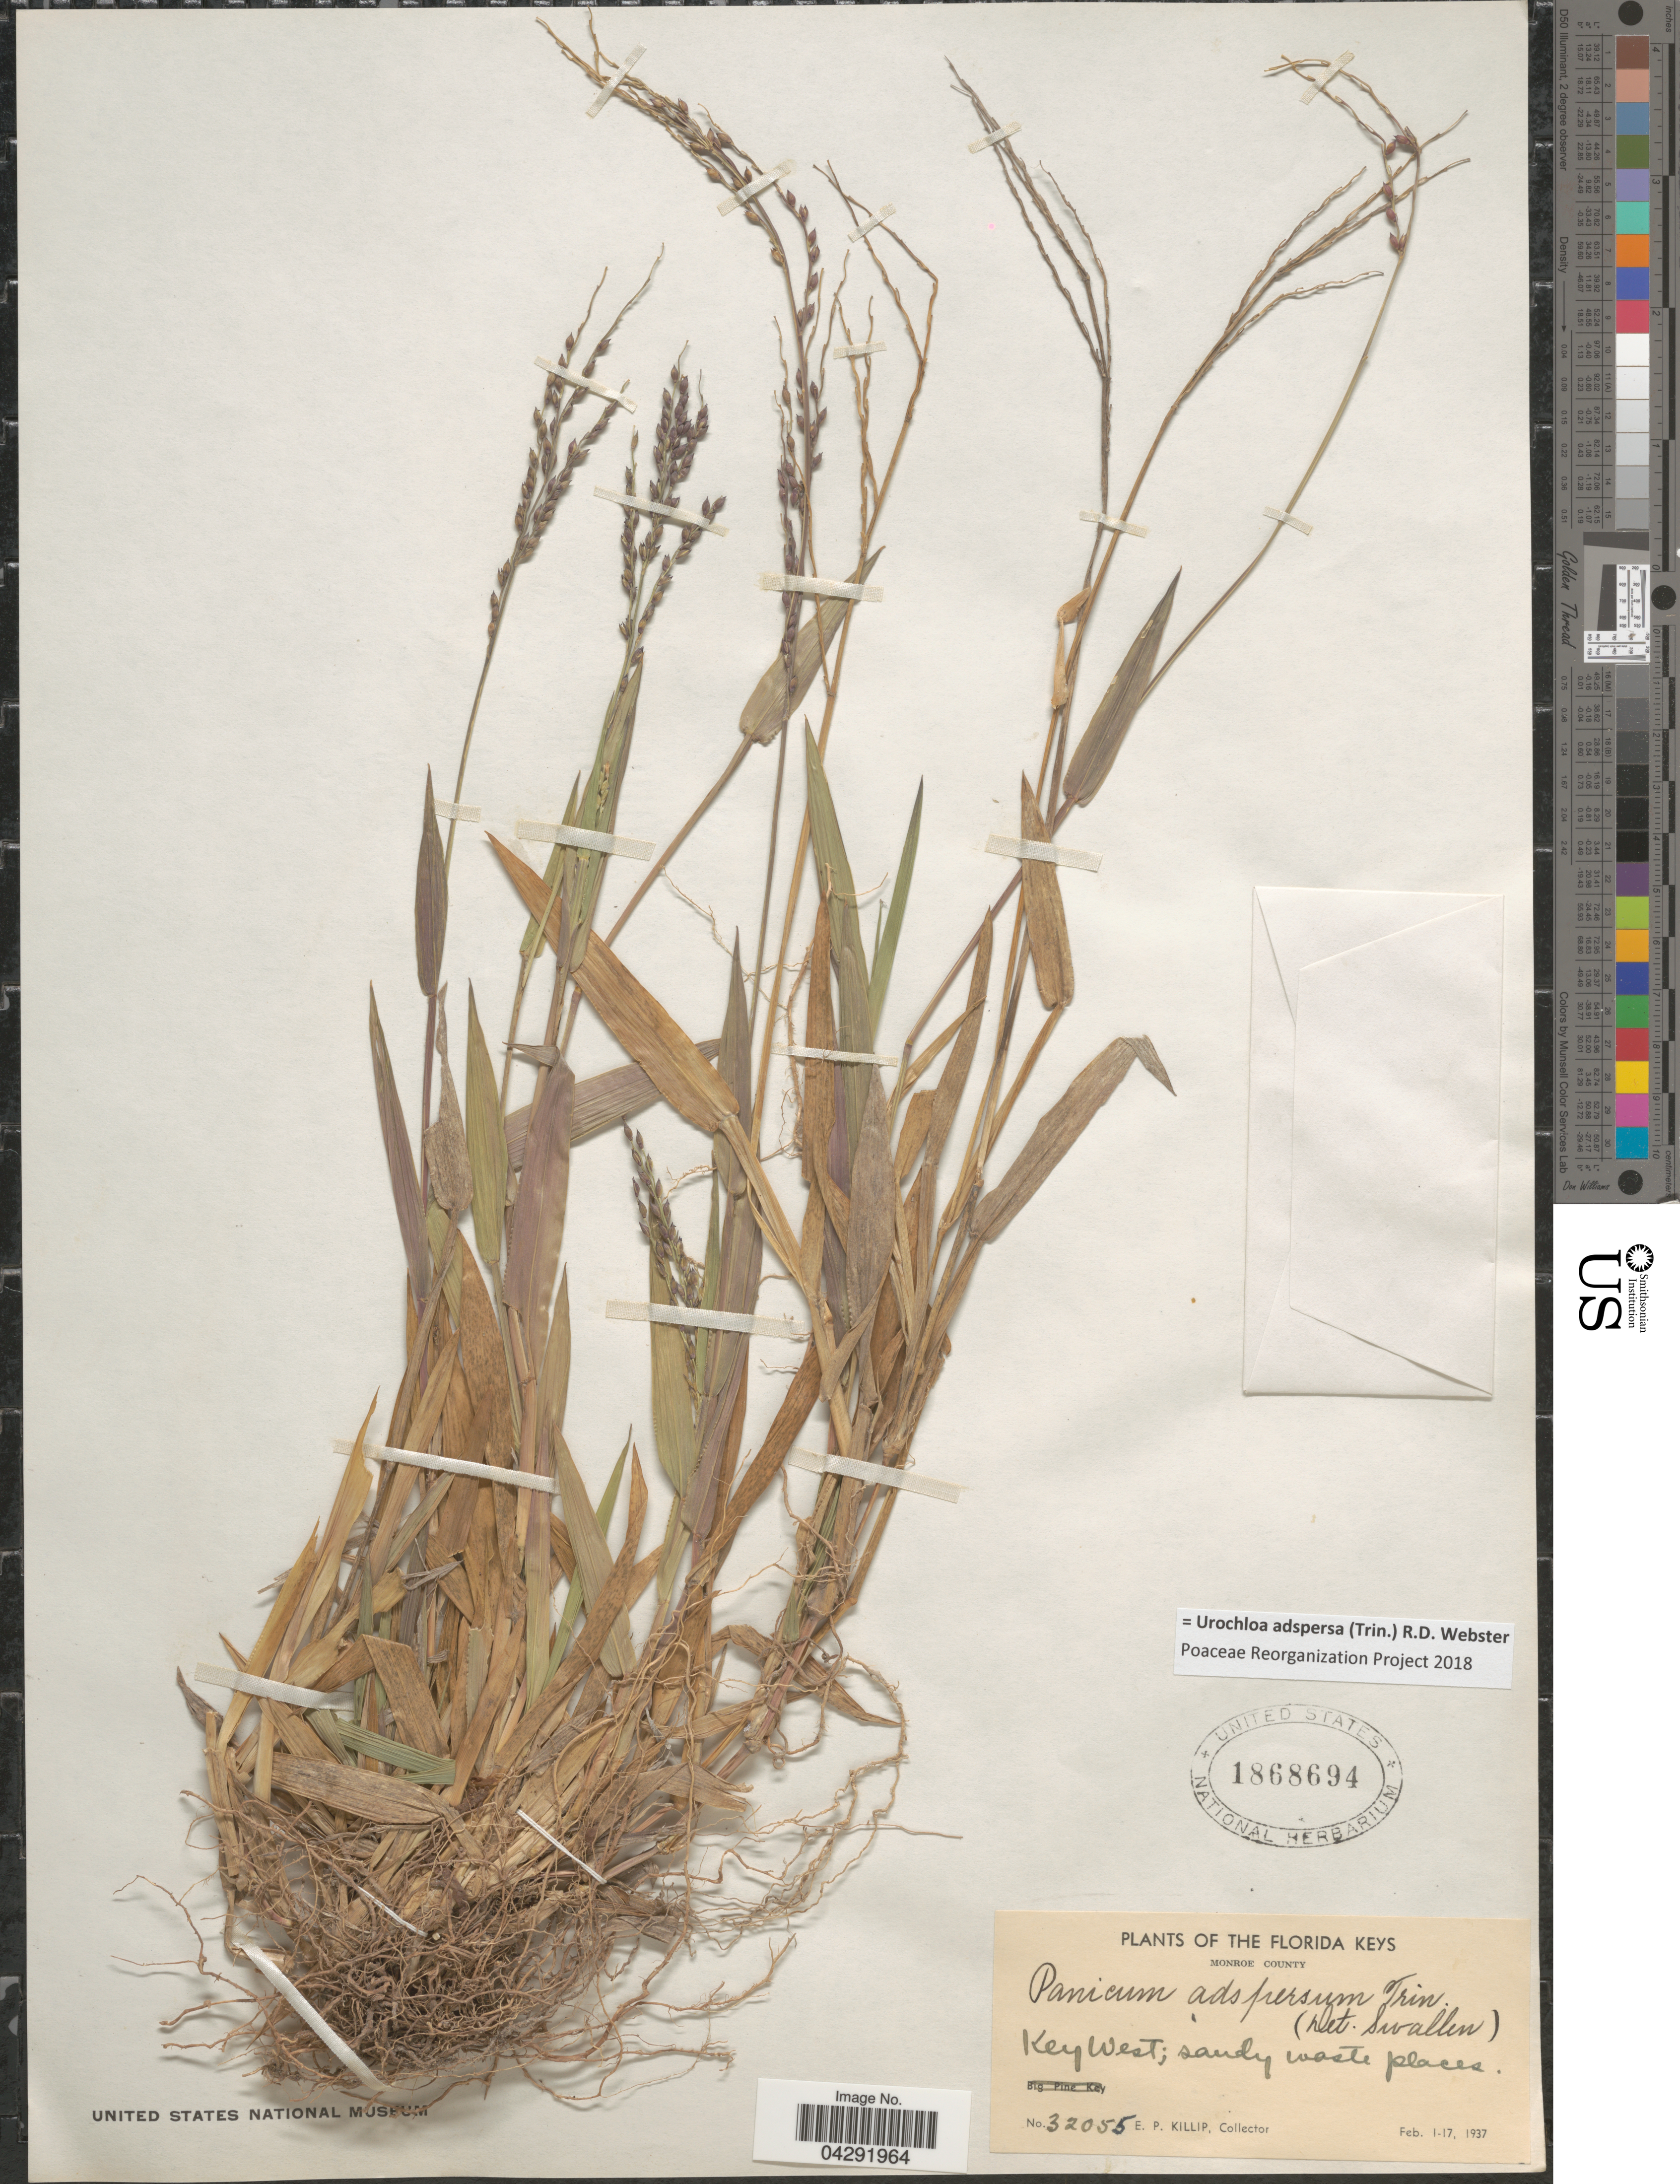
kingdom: Plantae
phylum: Tracheophyta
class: Liliopsida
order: Poales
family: Poaceae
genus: Urochloa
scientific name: Urochloa adspersa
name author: (Trin.) R.D. Webster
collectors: E. P. Killip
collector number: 32055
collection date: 1937-02-01/1937-02-17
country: United States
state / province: Florida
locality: The Florida Keys. Monroe County. Key West.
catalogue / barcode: US 1868694